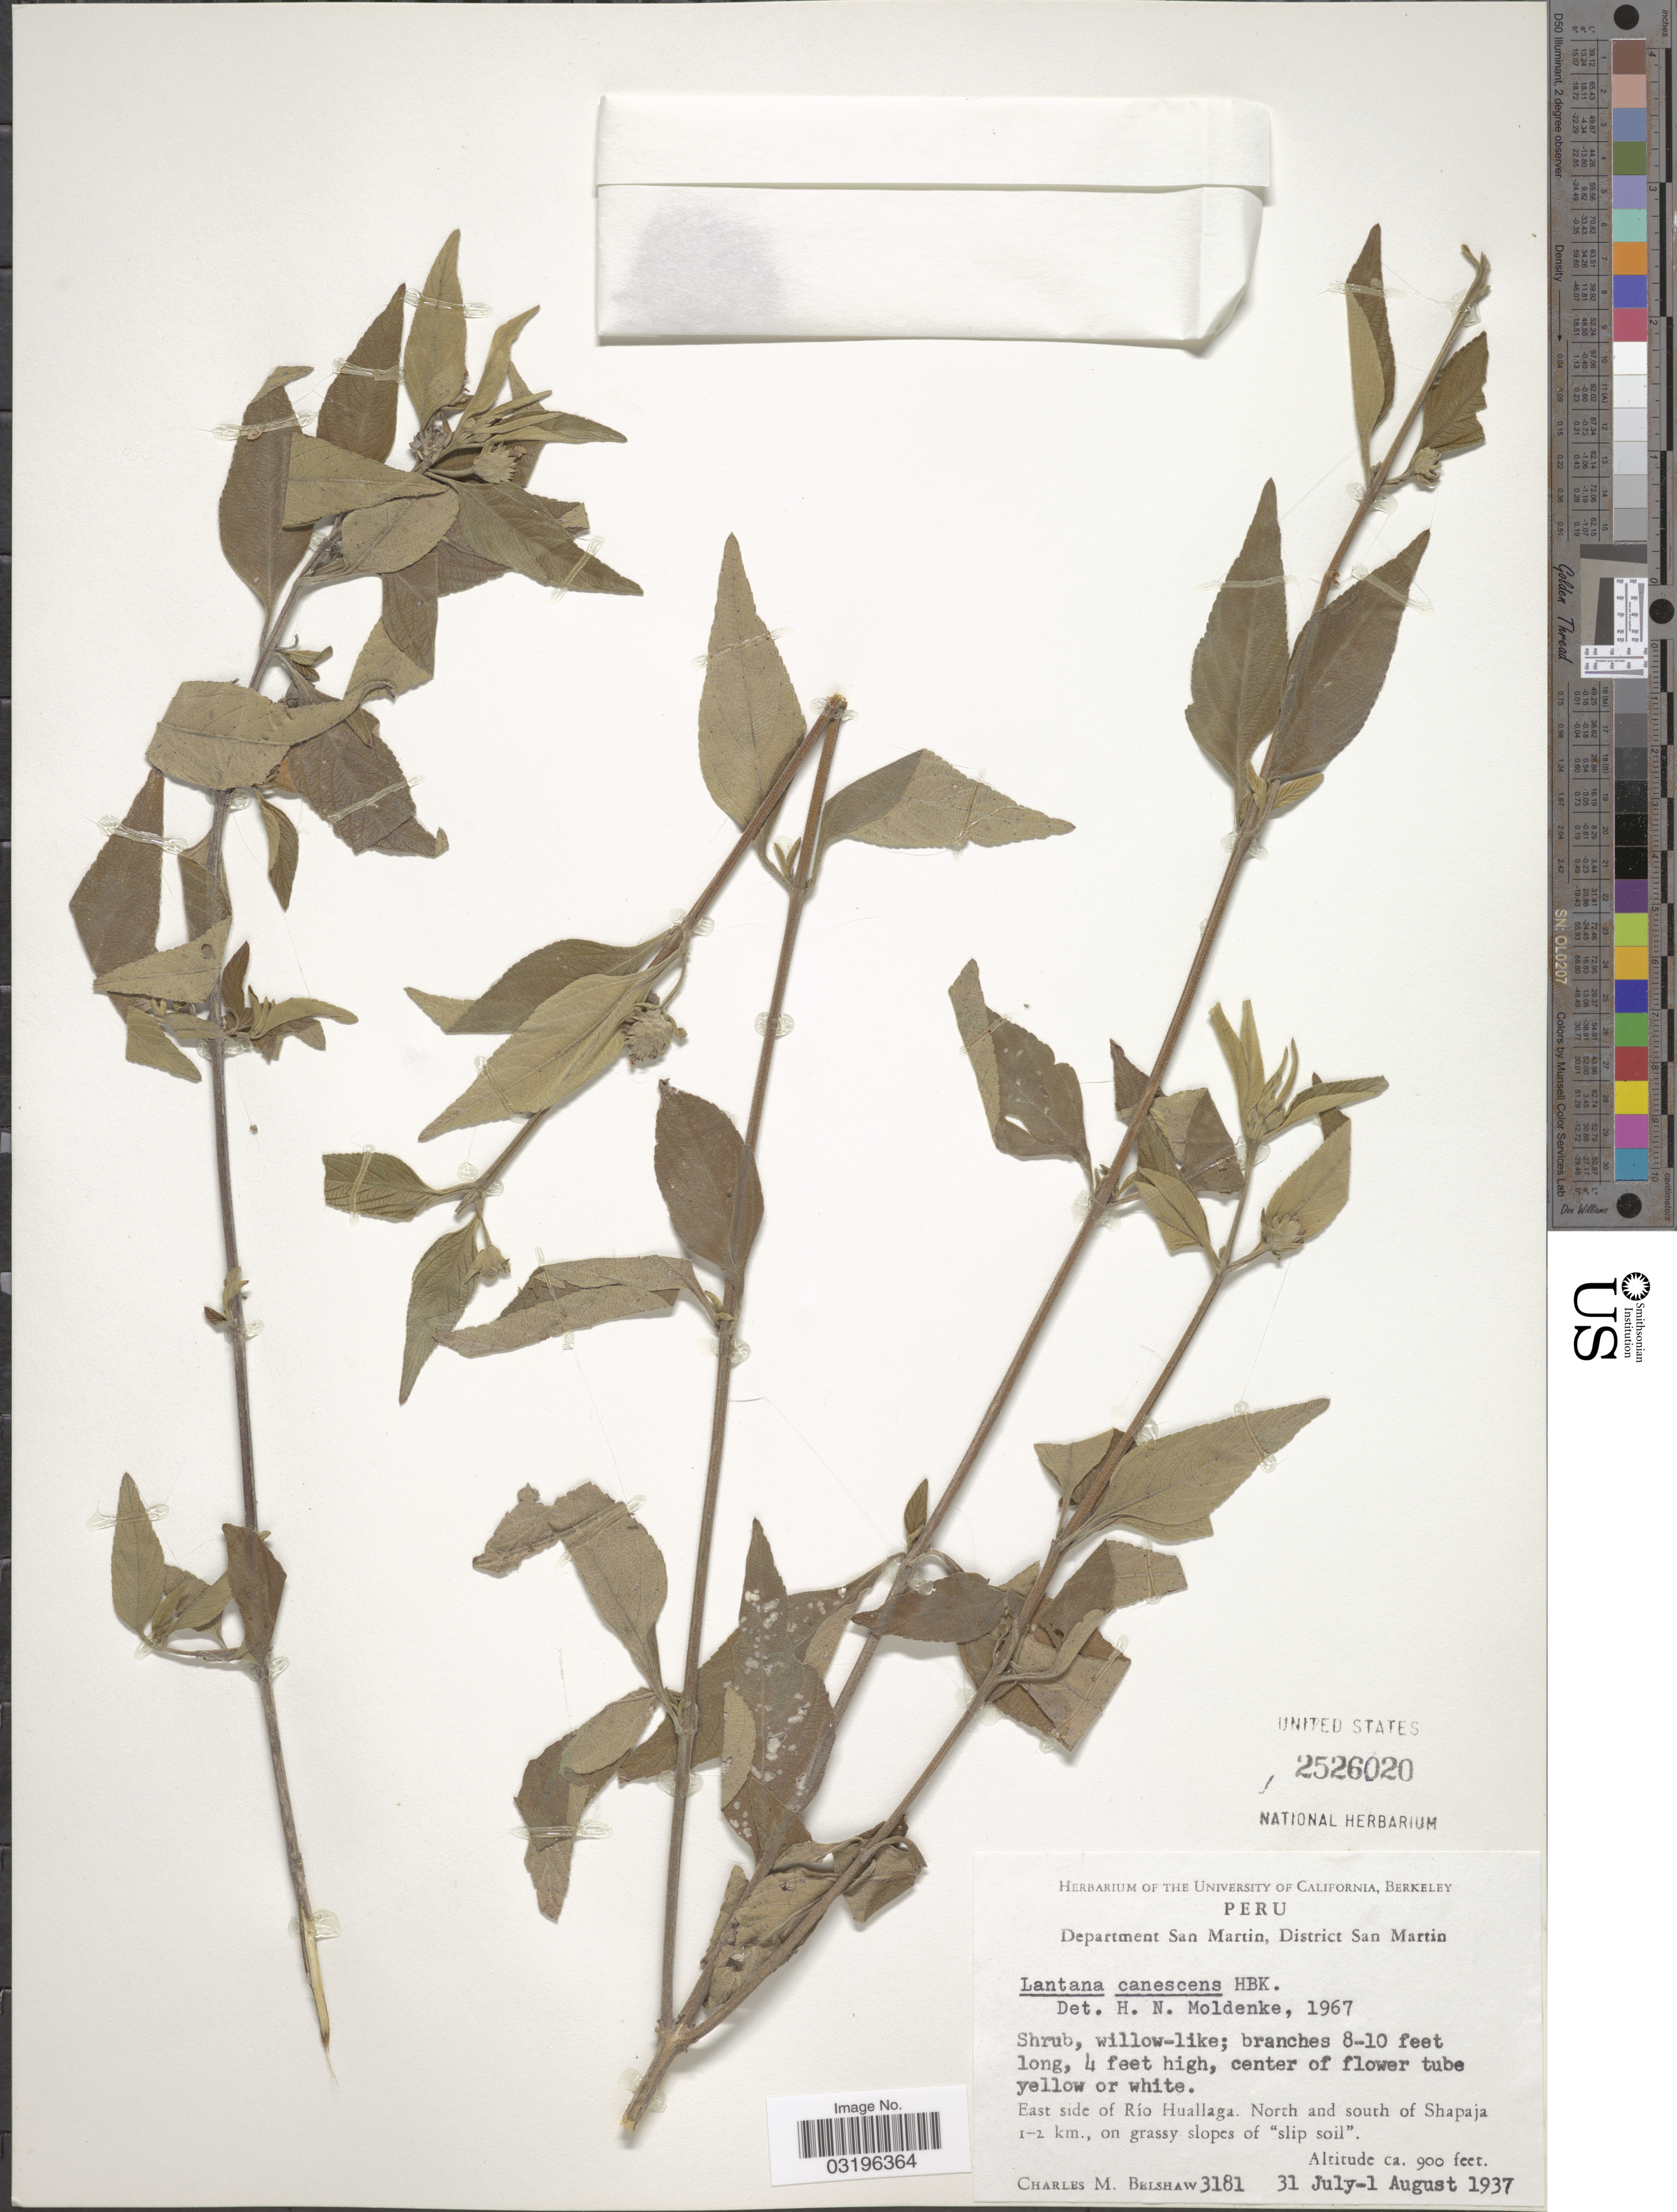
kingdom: Plantae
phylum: Tracheophyta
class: Magnoliopsida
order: Lamiales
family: Verbenaceae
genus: Lantana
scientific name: Lantana canescens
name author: Kunth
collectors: C. Shaw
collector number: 3181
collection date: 1937-07-31/1937-08-01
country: Peru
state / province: San Martín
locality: Department San Martin, District San Martin. East side of Río Huallaga. North and south of Shapaja 1-2 km., on grassy slopes.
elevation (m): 274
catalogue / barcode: US 2526020